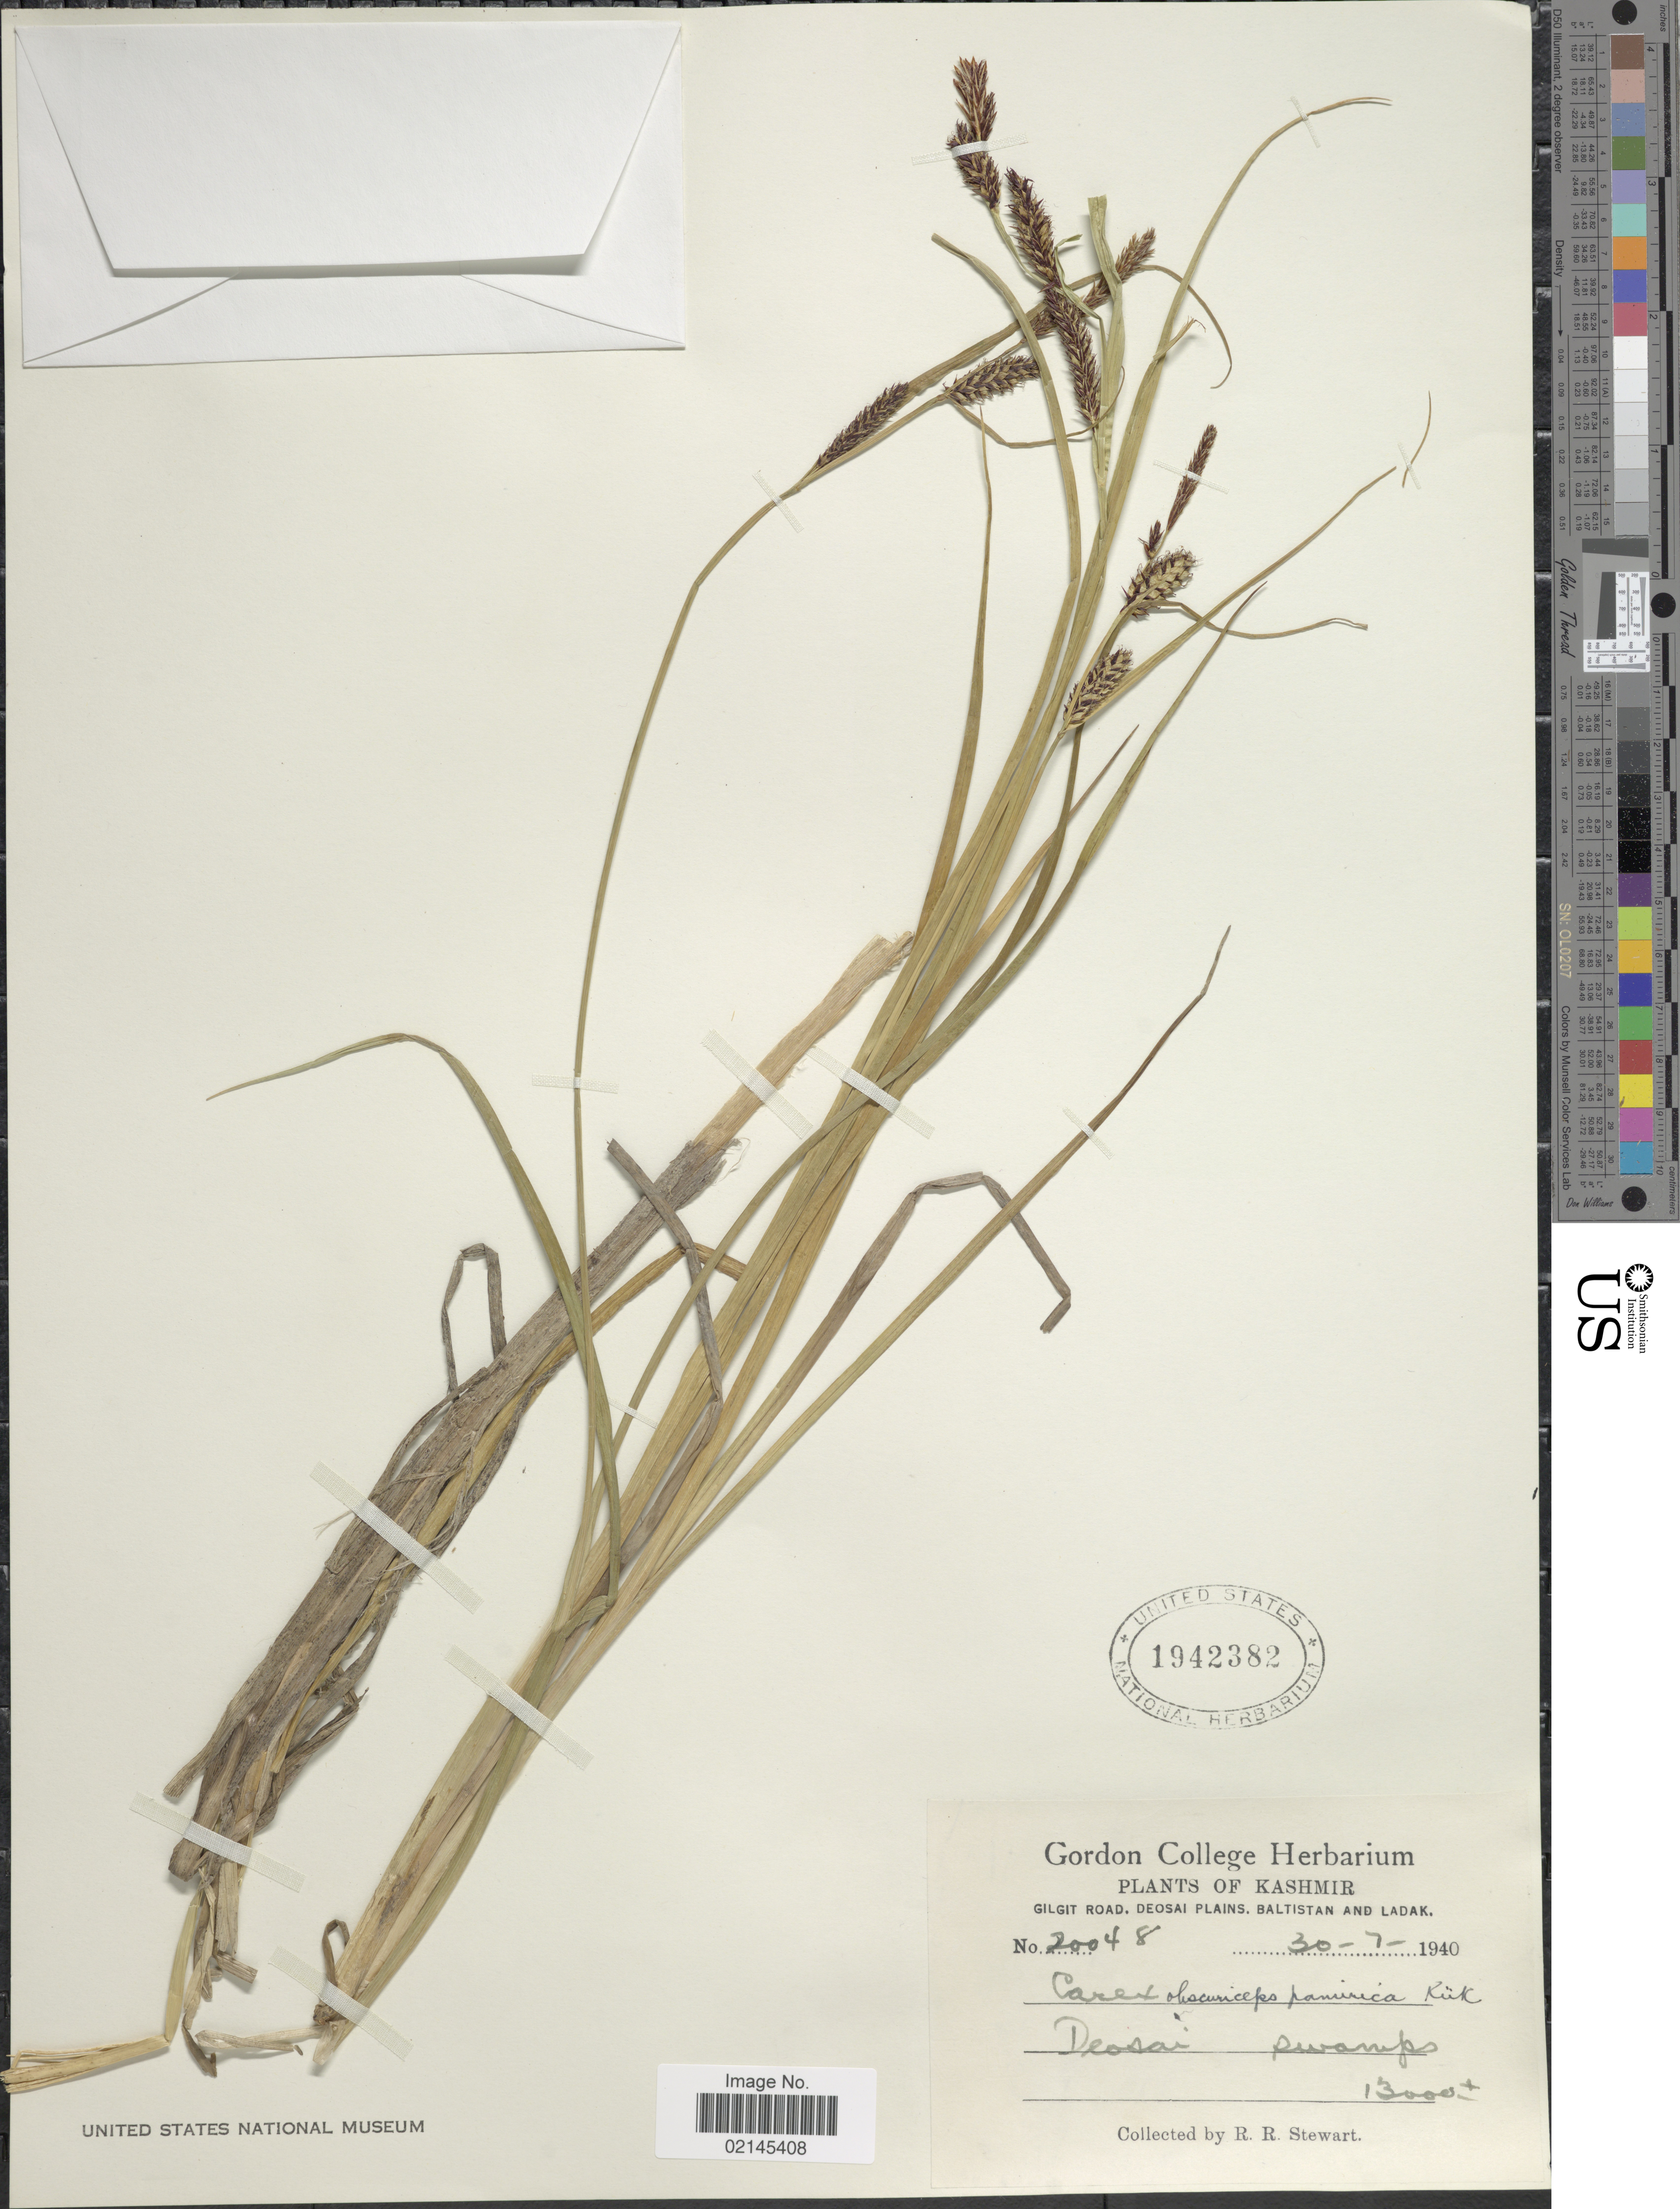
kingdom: Plantae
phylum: Tracheophyta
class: Liliopsida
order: Poales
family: Cyperaceae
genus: Carex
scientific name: Carex pamirensis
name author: C.B. Clarke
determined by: Lacroix-Carignan, Etienne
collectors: R. R. Stewart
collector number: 20048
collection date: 1940-07-30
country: Pakistan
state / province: Gilgit-Baltistan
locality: Kashmir, Gilgit Road, Deosai Plains, Baltistan and Ladak, Deosai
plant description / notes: Determination based on image of US specimen only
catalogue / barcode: US 1942382